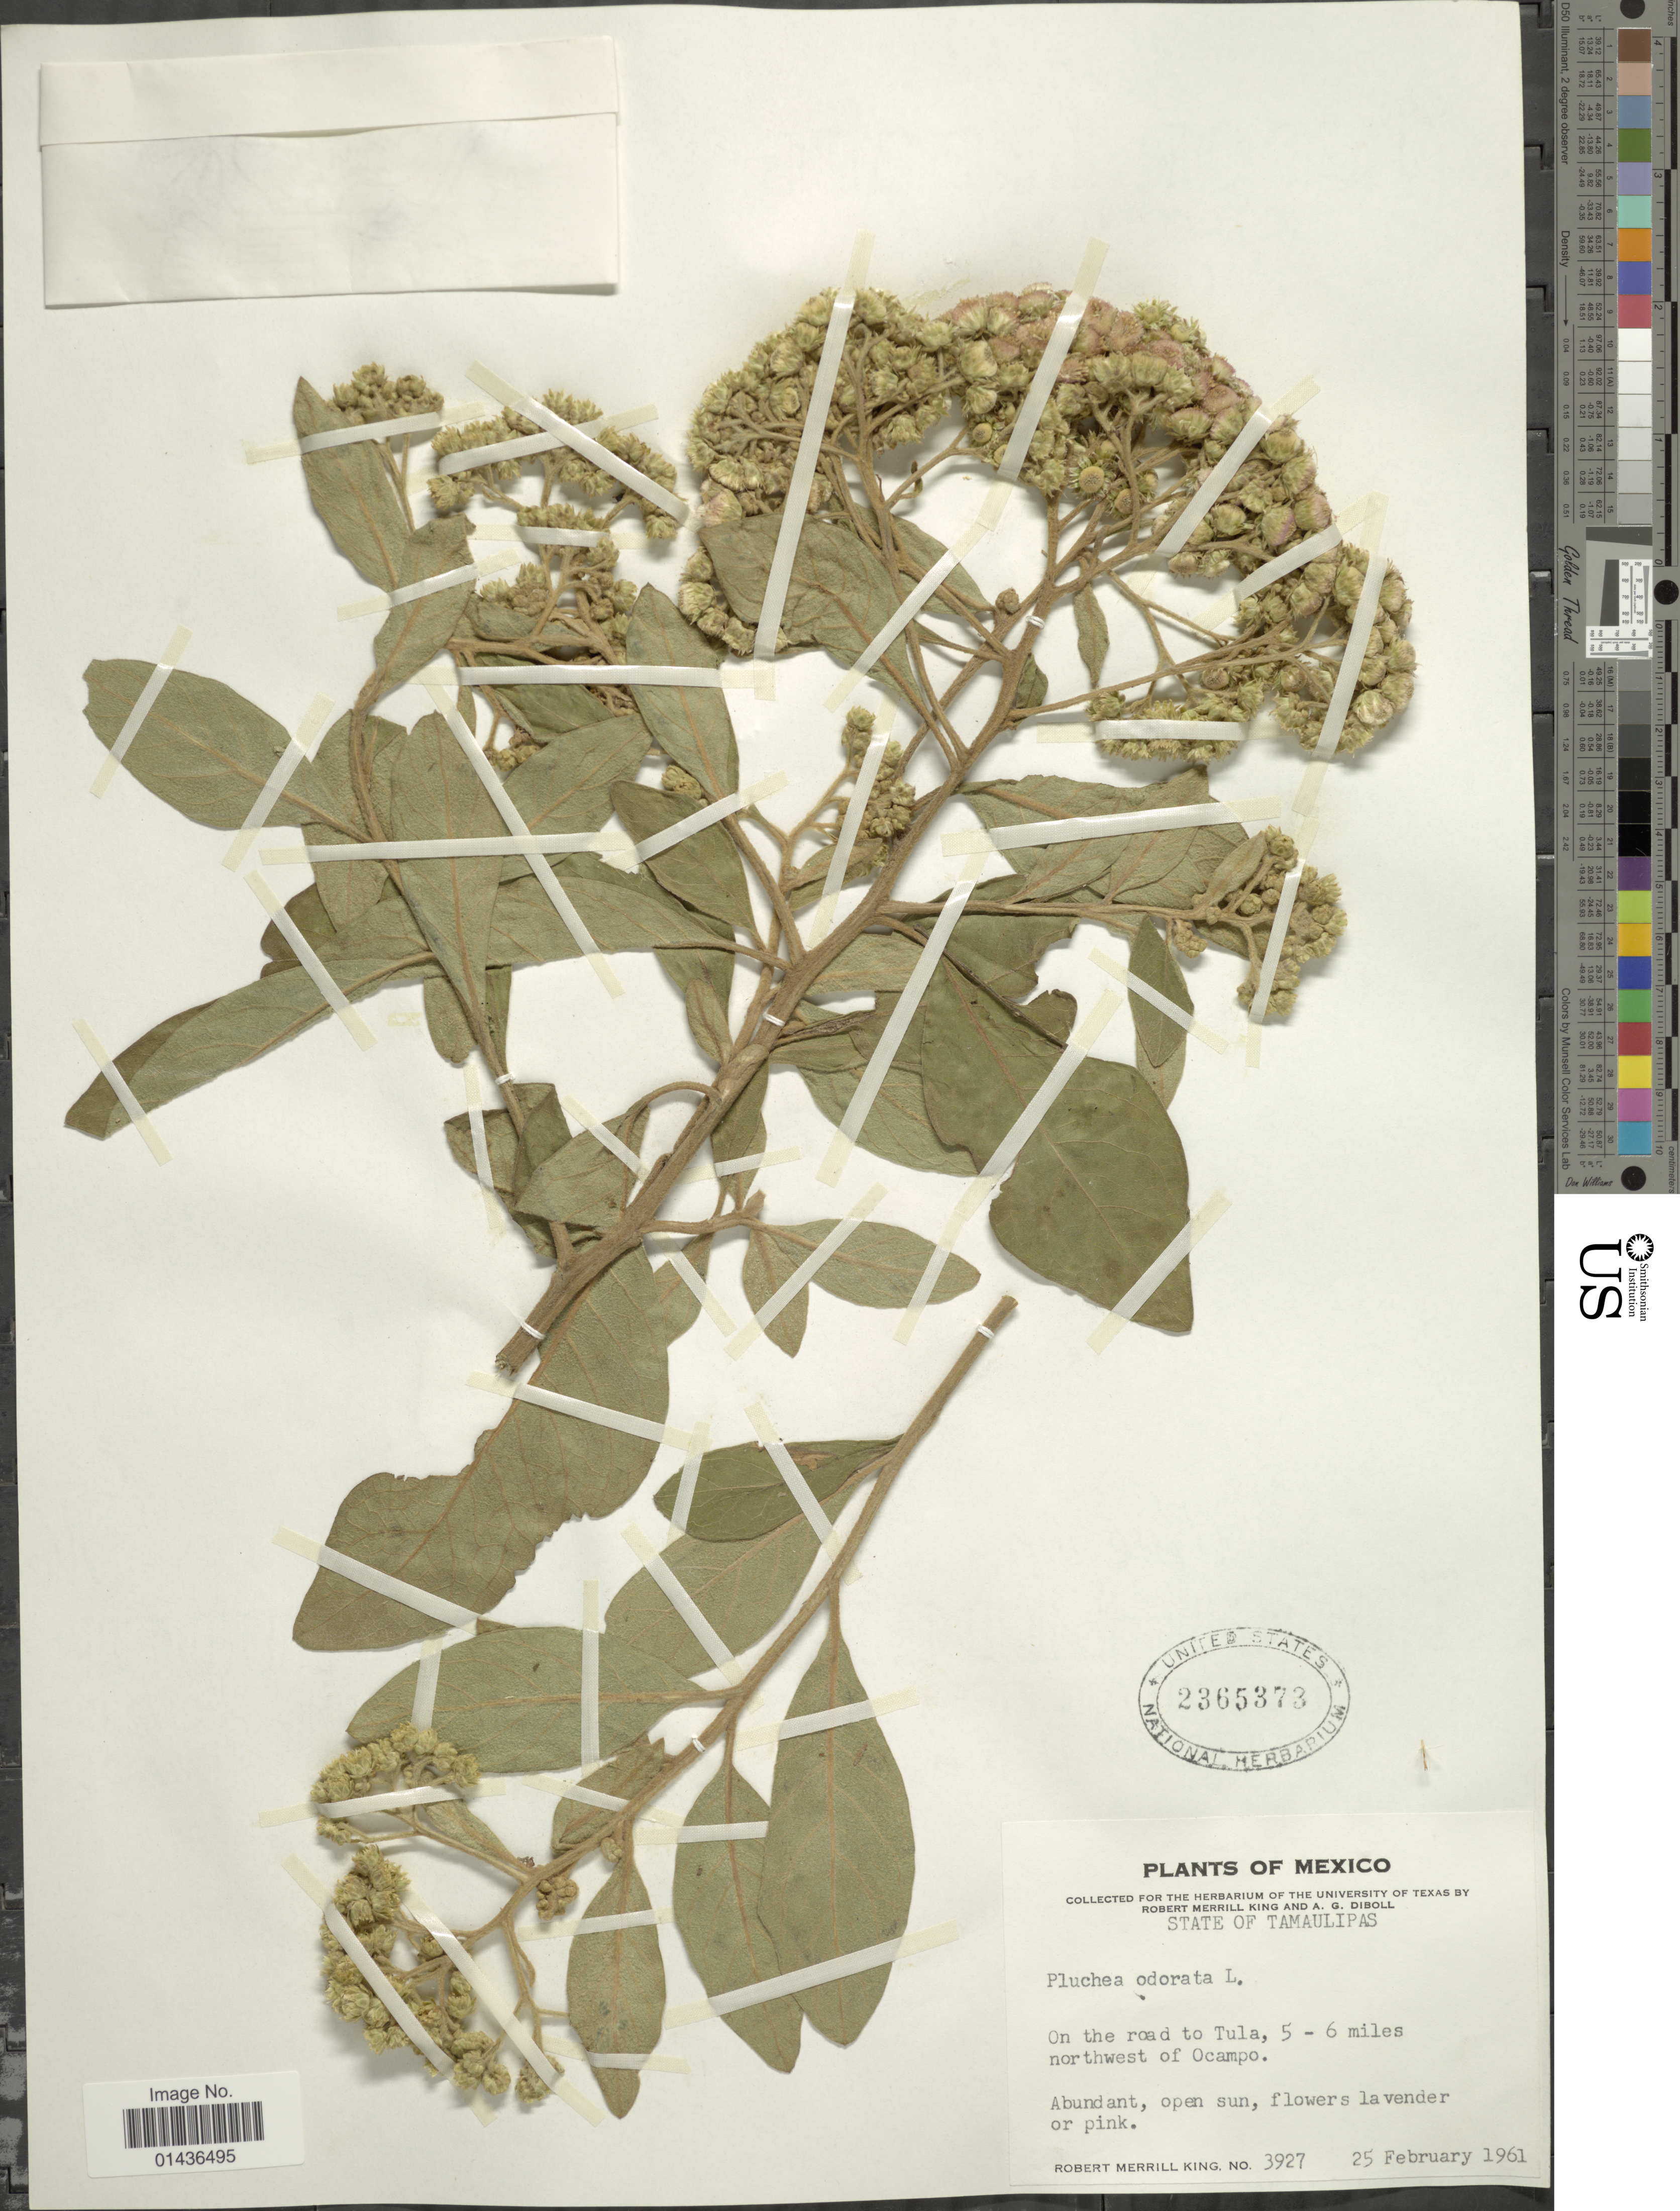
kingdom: Plantae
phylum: Tracheophyta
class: Magnoliopsida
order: Asterales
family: Asteraceae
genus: Pluchea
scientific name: Pluchea carolinensis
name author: (Jacq.) D. Don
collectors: R. M. King & A. Diboll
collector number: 3927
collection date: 1961-02-25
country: Mexico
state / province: Tamaulipas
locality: On the road to Tula, 5-6 miles northwest of Ocampo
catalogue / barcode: US 2365373